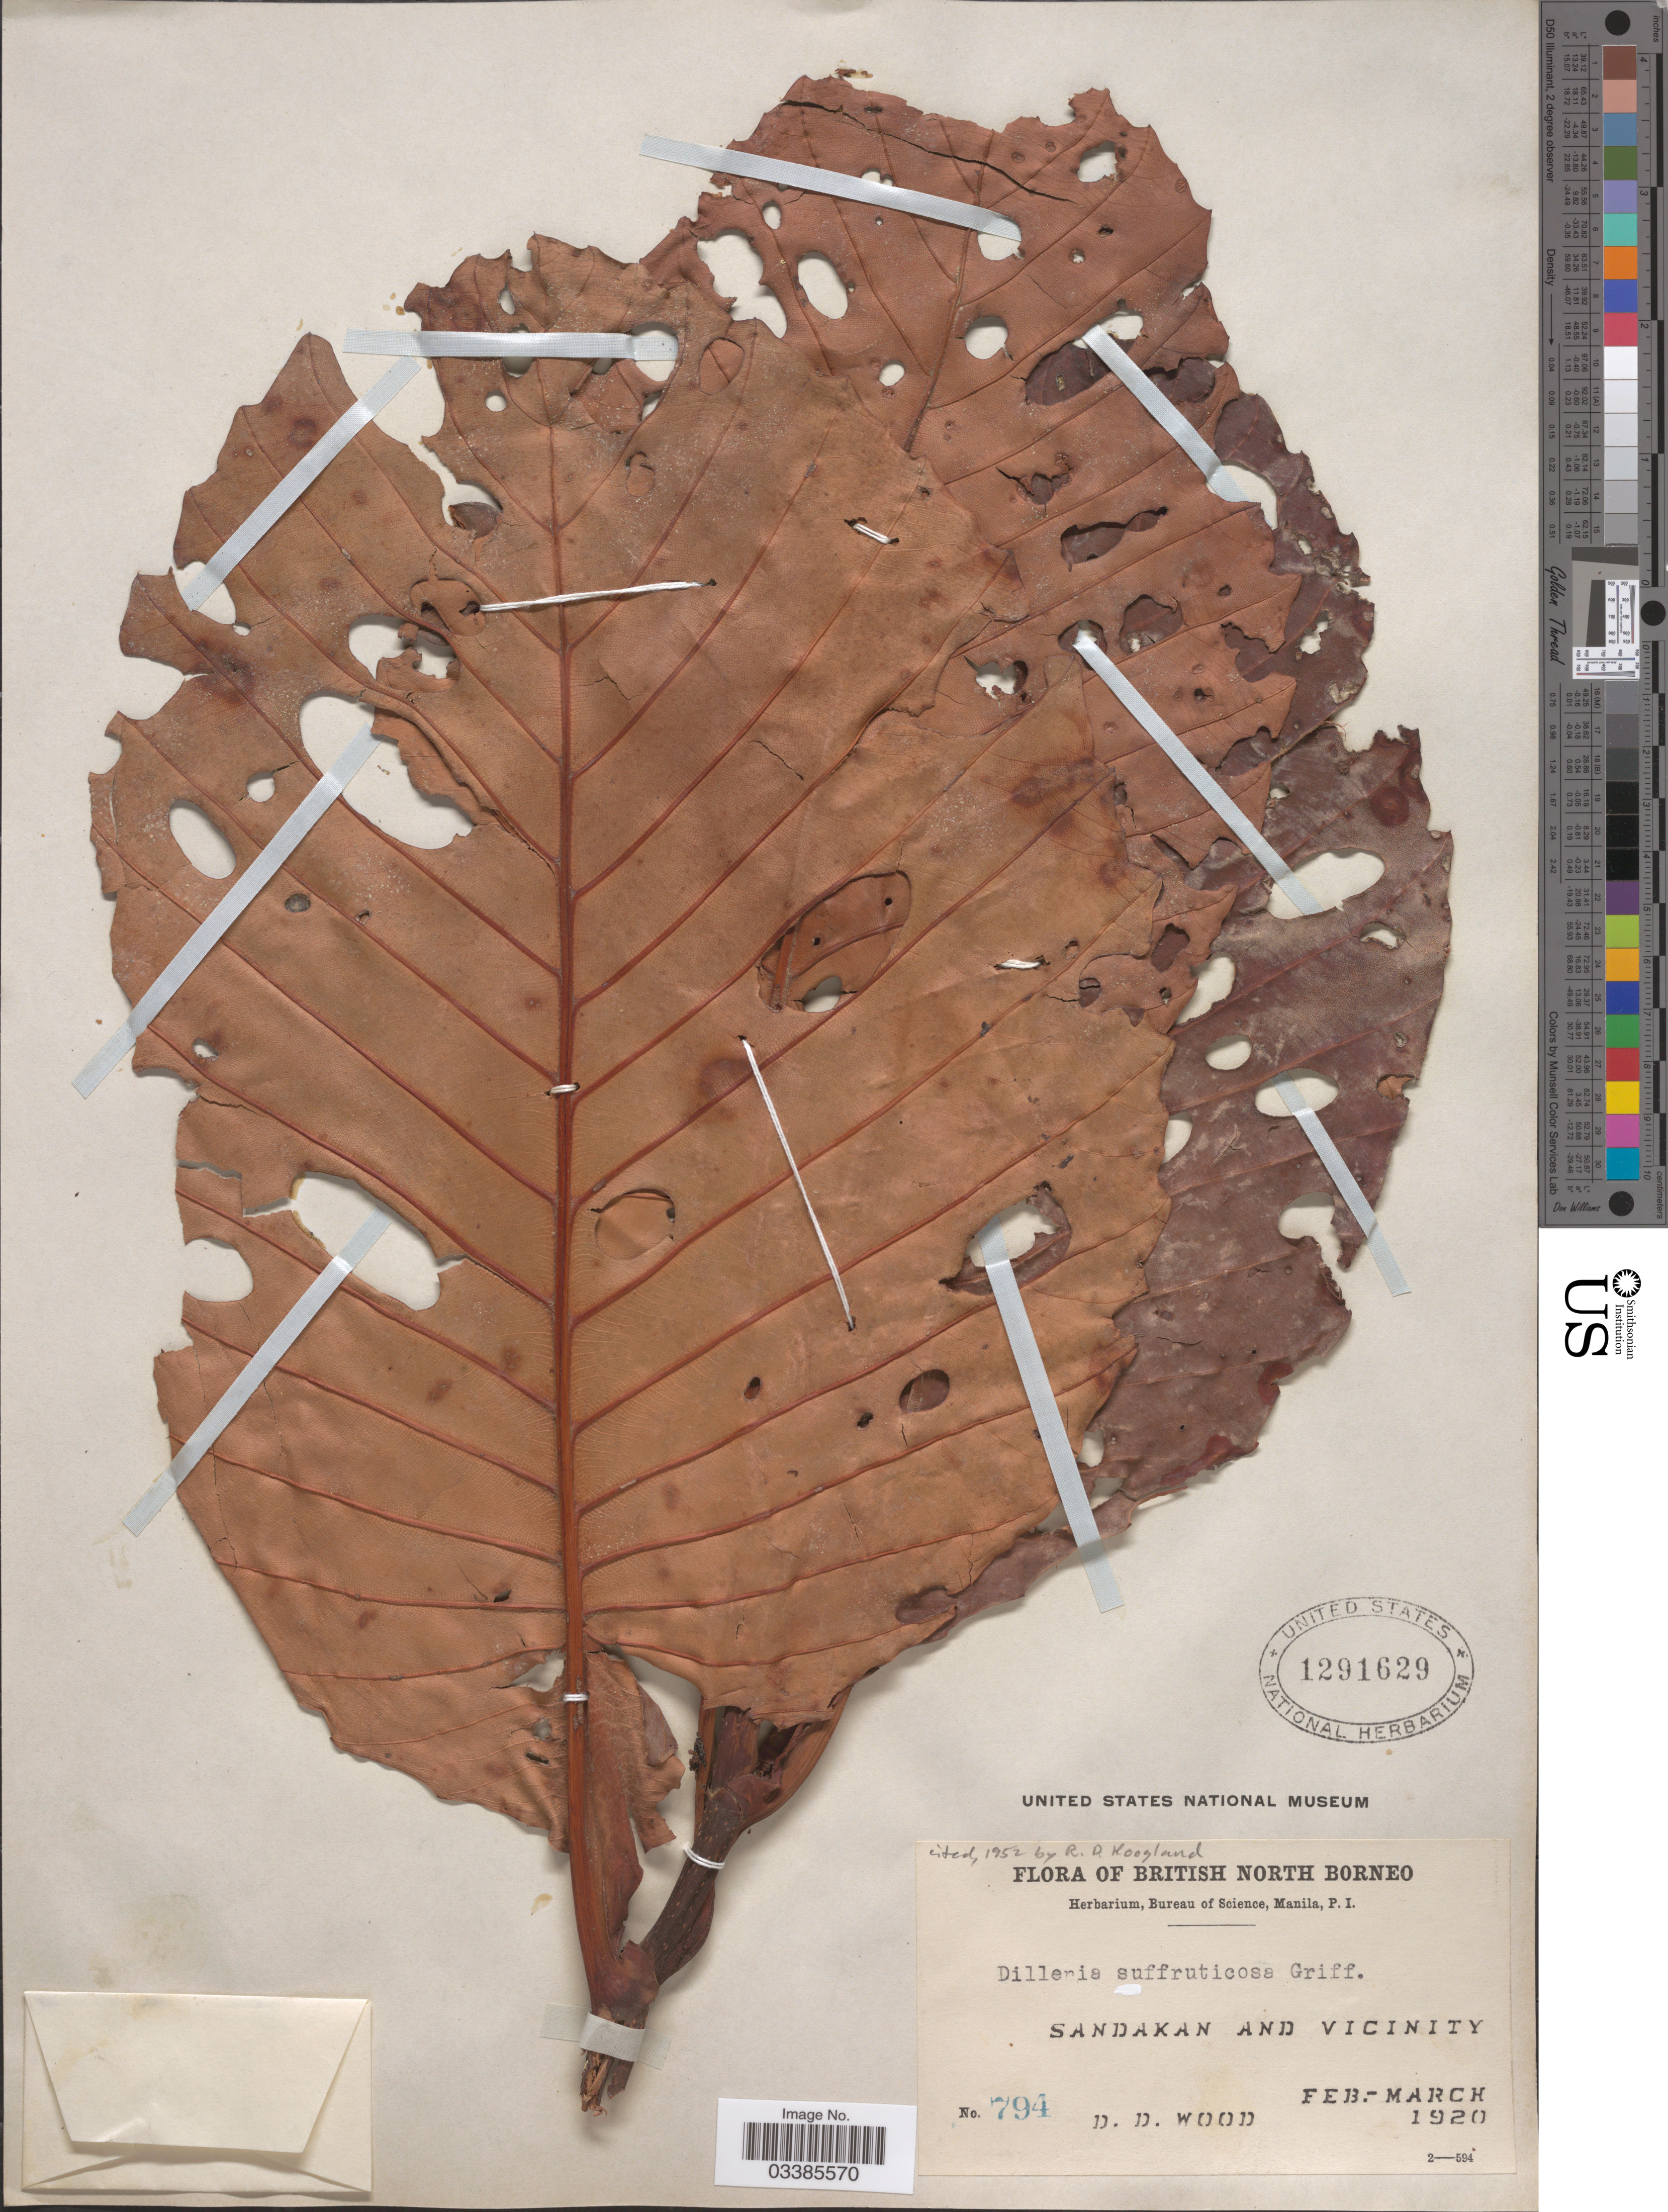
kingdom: Plantae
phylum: Tracheophyta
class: Magnoliopsida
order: Dilleniales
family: Dilleniaceae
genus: Dillenia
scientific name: Dillenia suffruticosa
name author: (Griff. ex Hook. f. & Thomson) Martelli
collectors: D. Wood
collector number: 794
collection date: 1920-02/1920-03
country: Malaysia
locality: British North Borneo. Sandakan and Vicinity.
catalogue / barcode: US 1291629